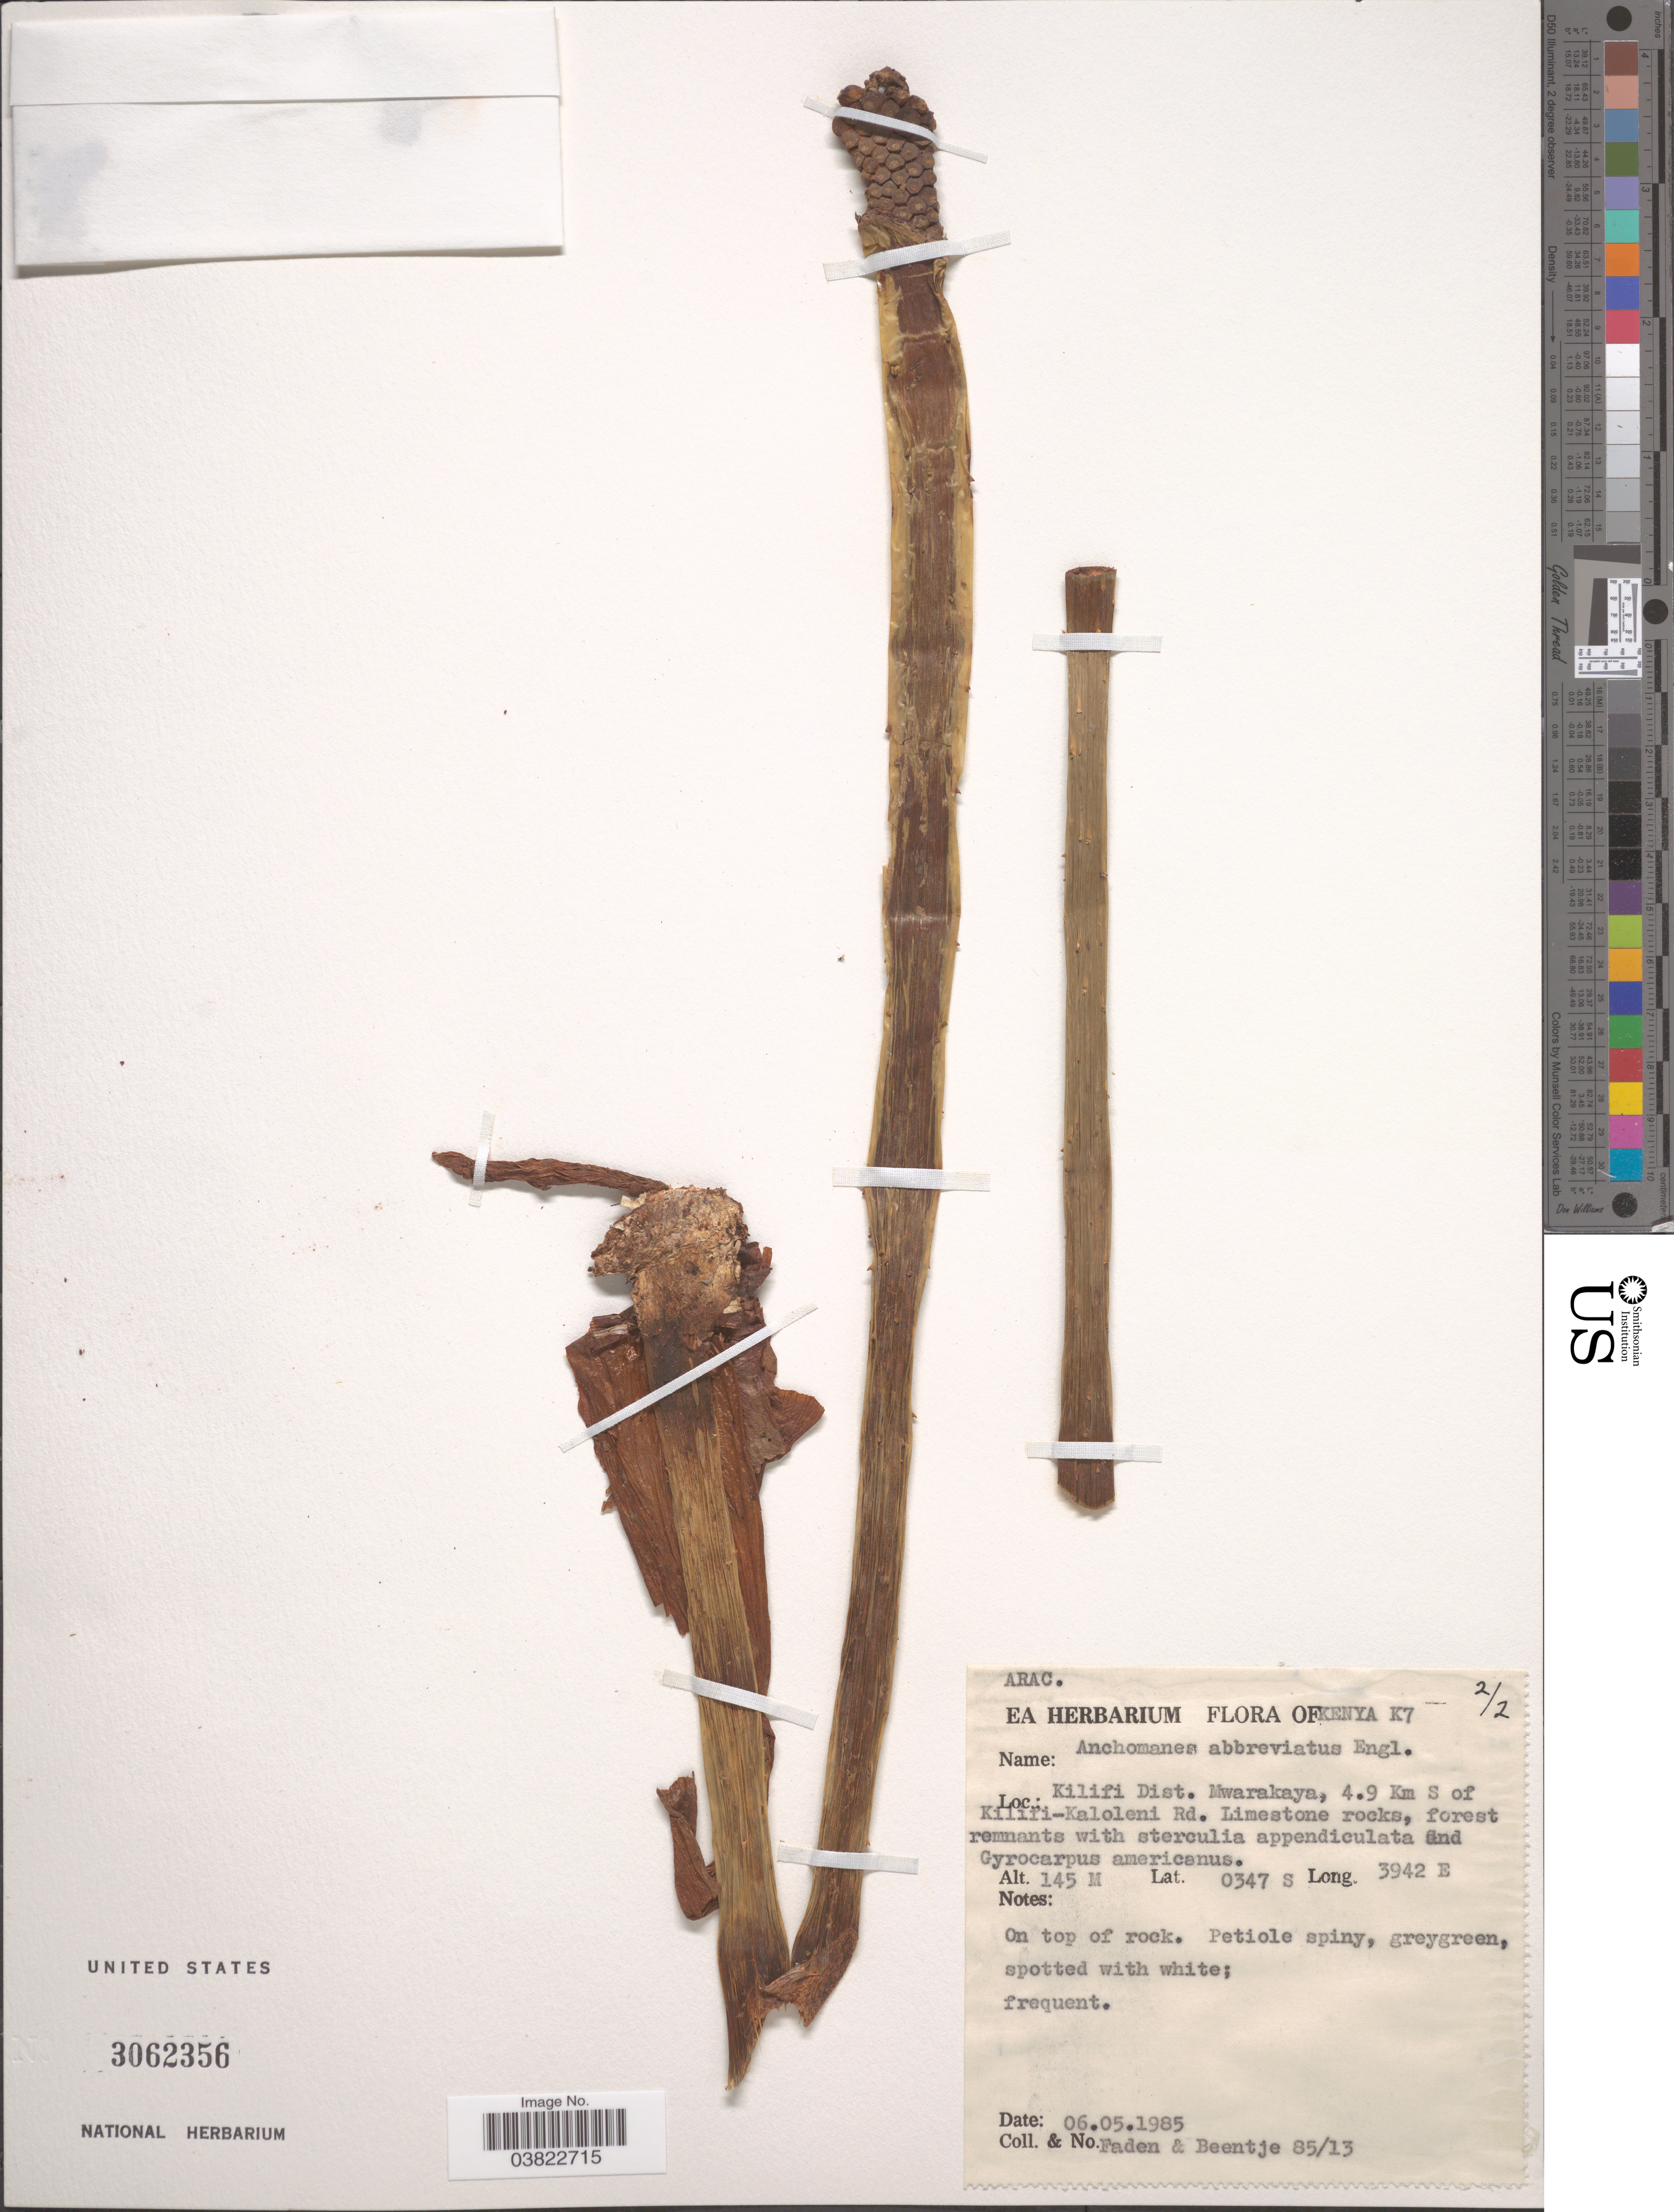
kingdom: Plantae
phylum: Tracheophyta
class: Liliopsida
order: Alismatales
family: Araceae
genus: Anchomanes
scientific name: Anchomanes abbreviatus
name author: Engl.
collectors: -- Faden & -- Beentje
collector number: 85/13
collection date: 1985-05-06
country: Kenya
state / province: Kilifi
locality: Kenya K7. Kilifi Dist. Mwarakaya, 4.9 Km S of Kilifi-Kaloleni Rd. Limestone rocks.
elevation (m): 145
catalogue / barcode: US 3062356